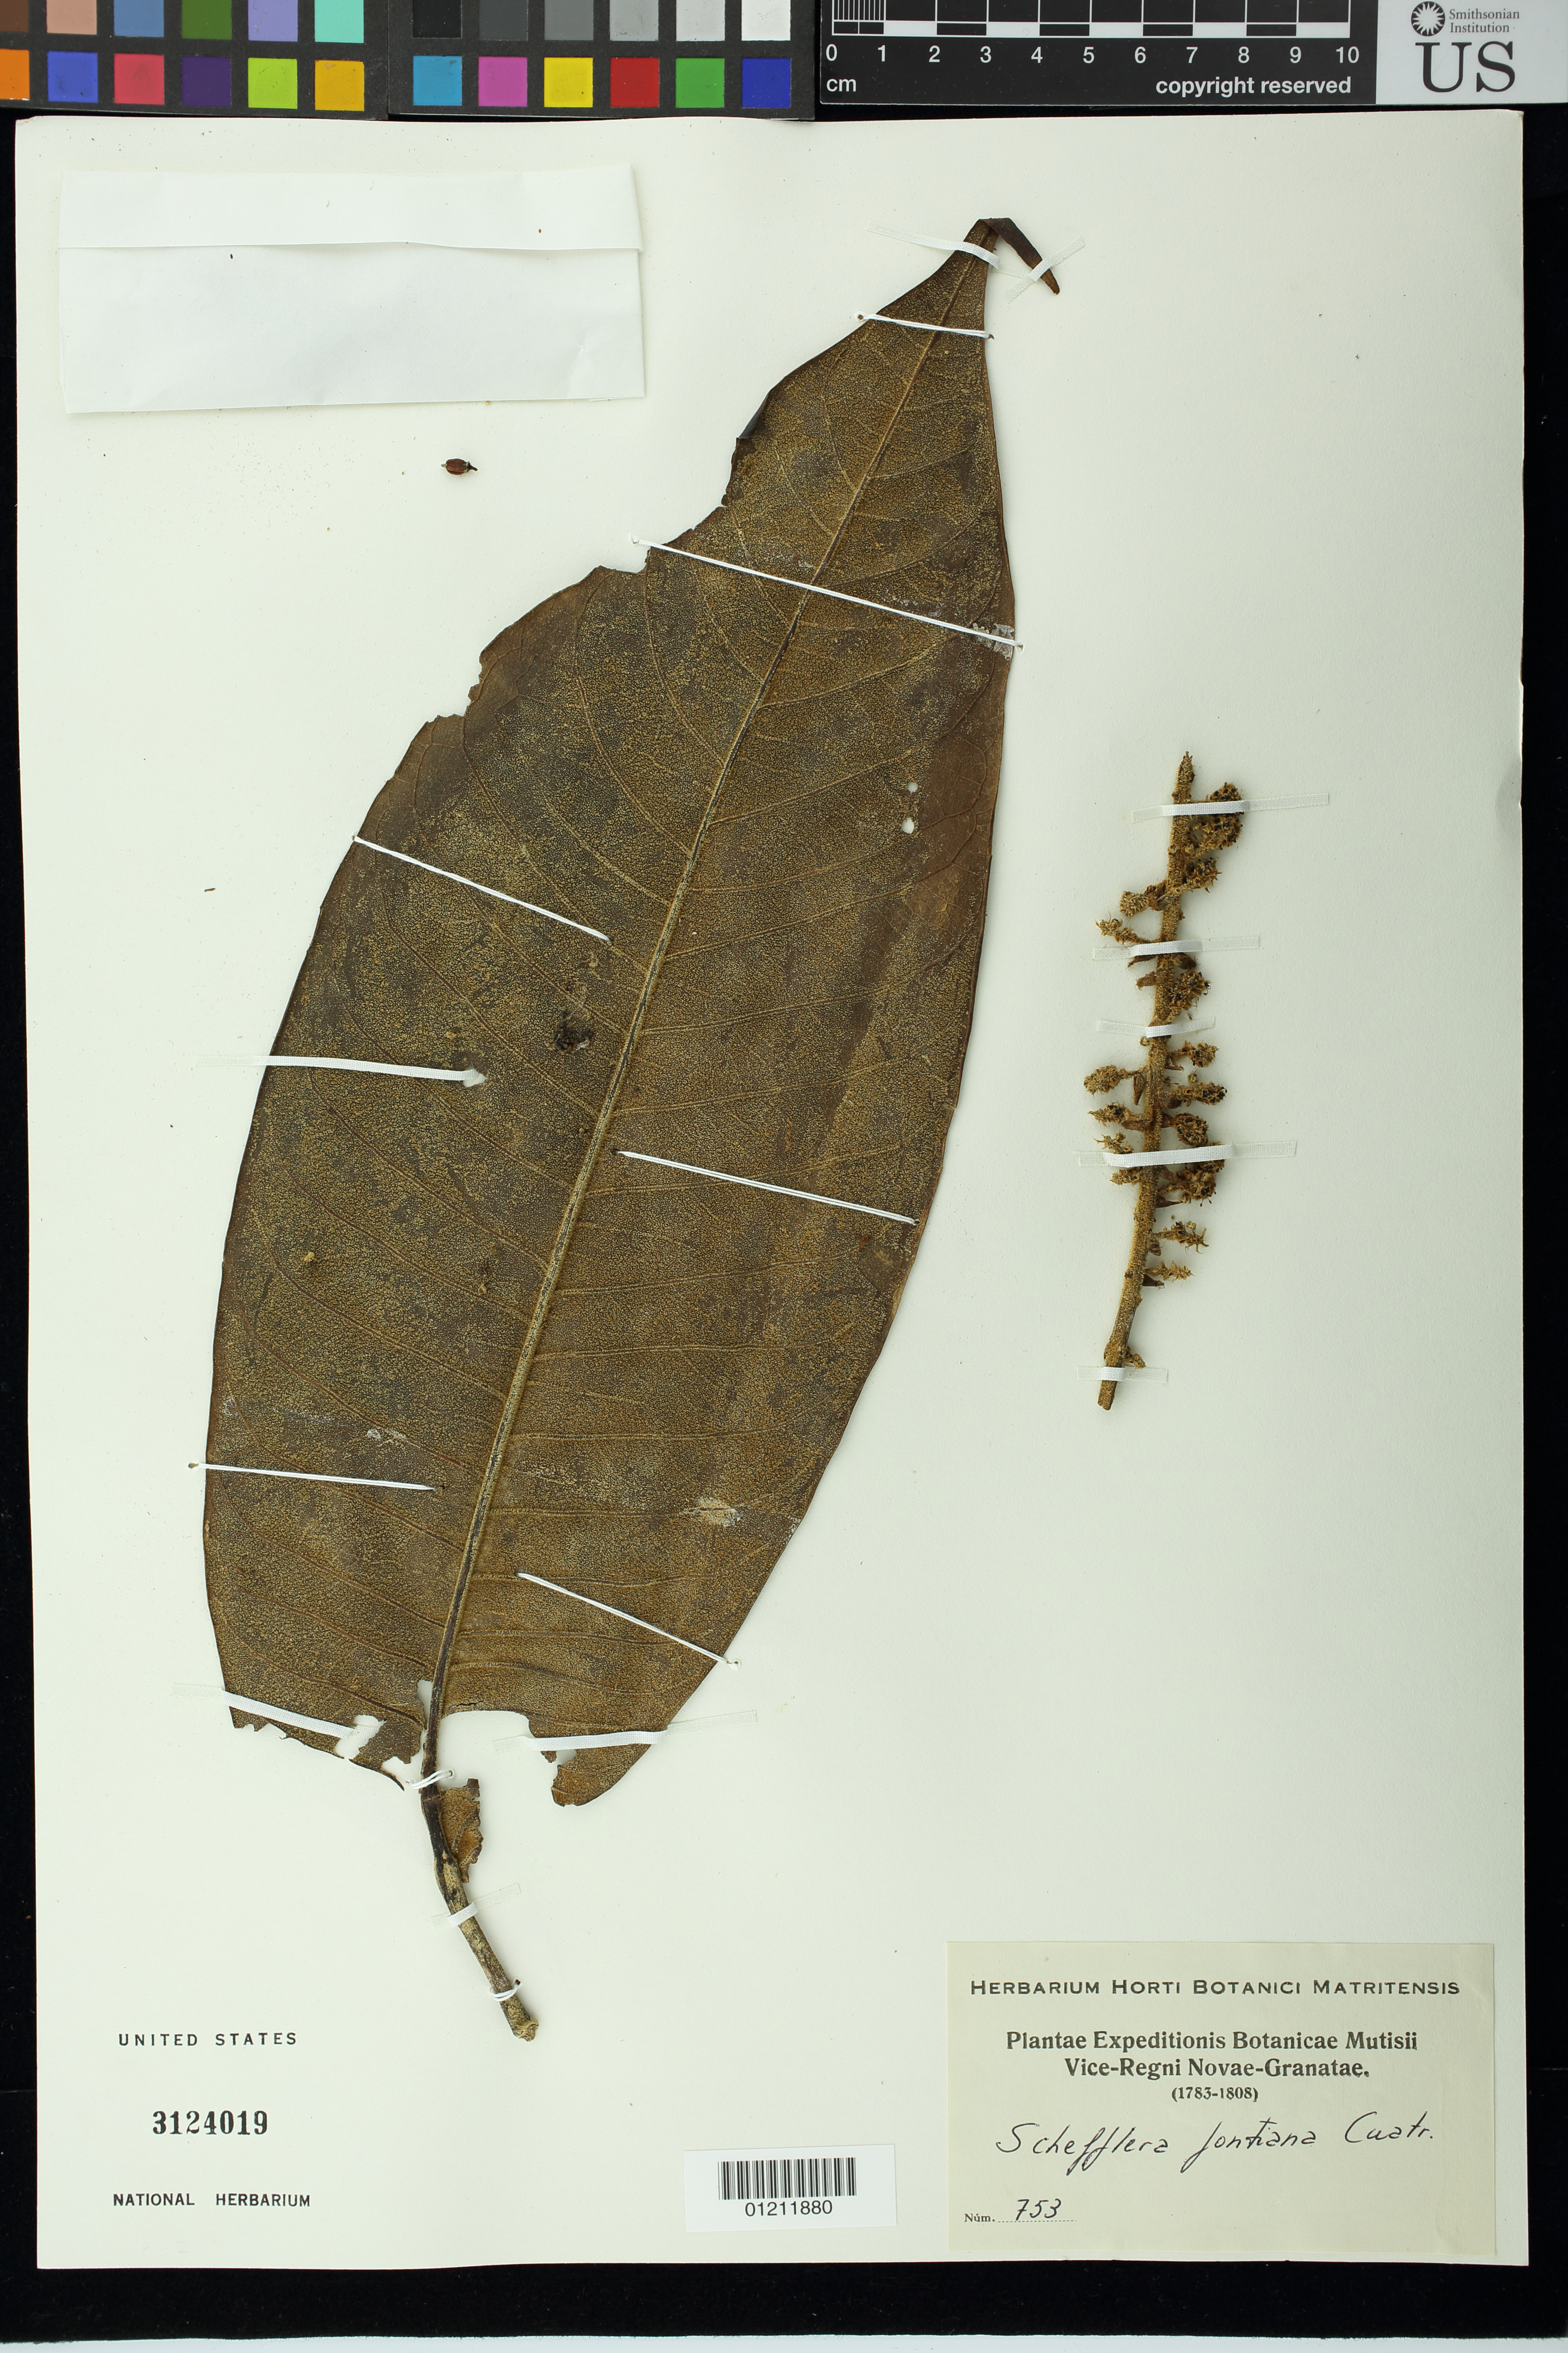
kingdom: Plantae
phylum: Tracheophyta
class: Magnoliopsida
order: Apiales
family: Araliaceae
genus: Schefflera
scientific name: Schefflera fontiana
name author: Cuatrec.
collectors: J. C. B. Mutis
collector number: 753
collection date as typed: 1783 to -- -- 1808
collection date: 1783/1808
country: Colombia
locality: Vice-regni novae-granatae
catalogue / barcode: US 3124019